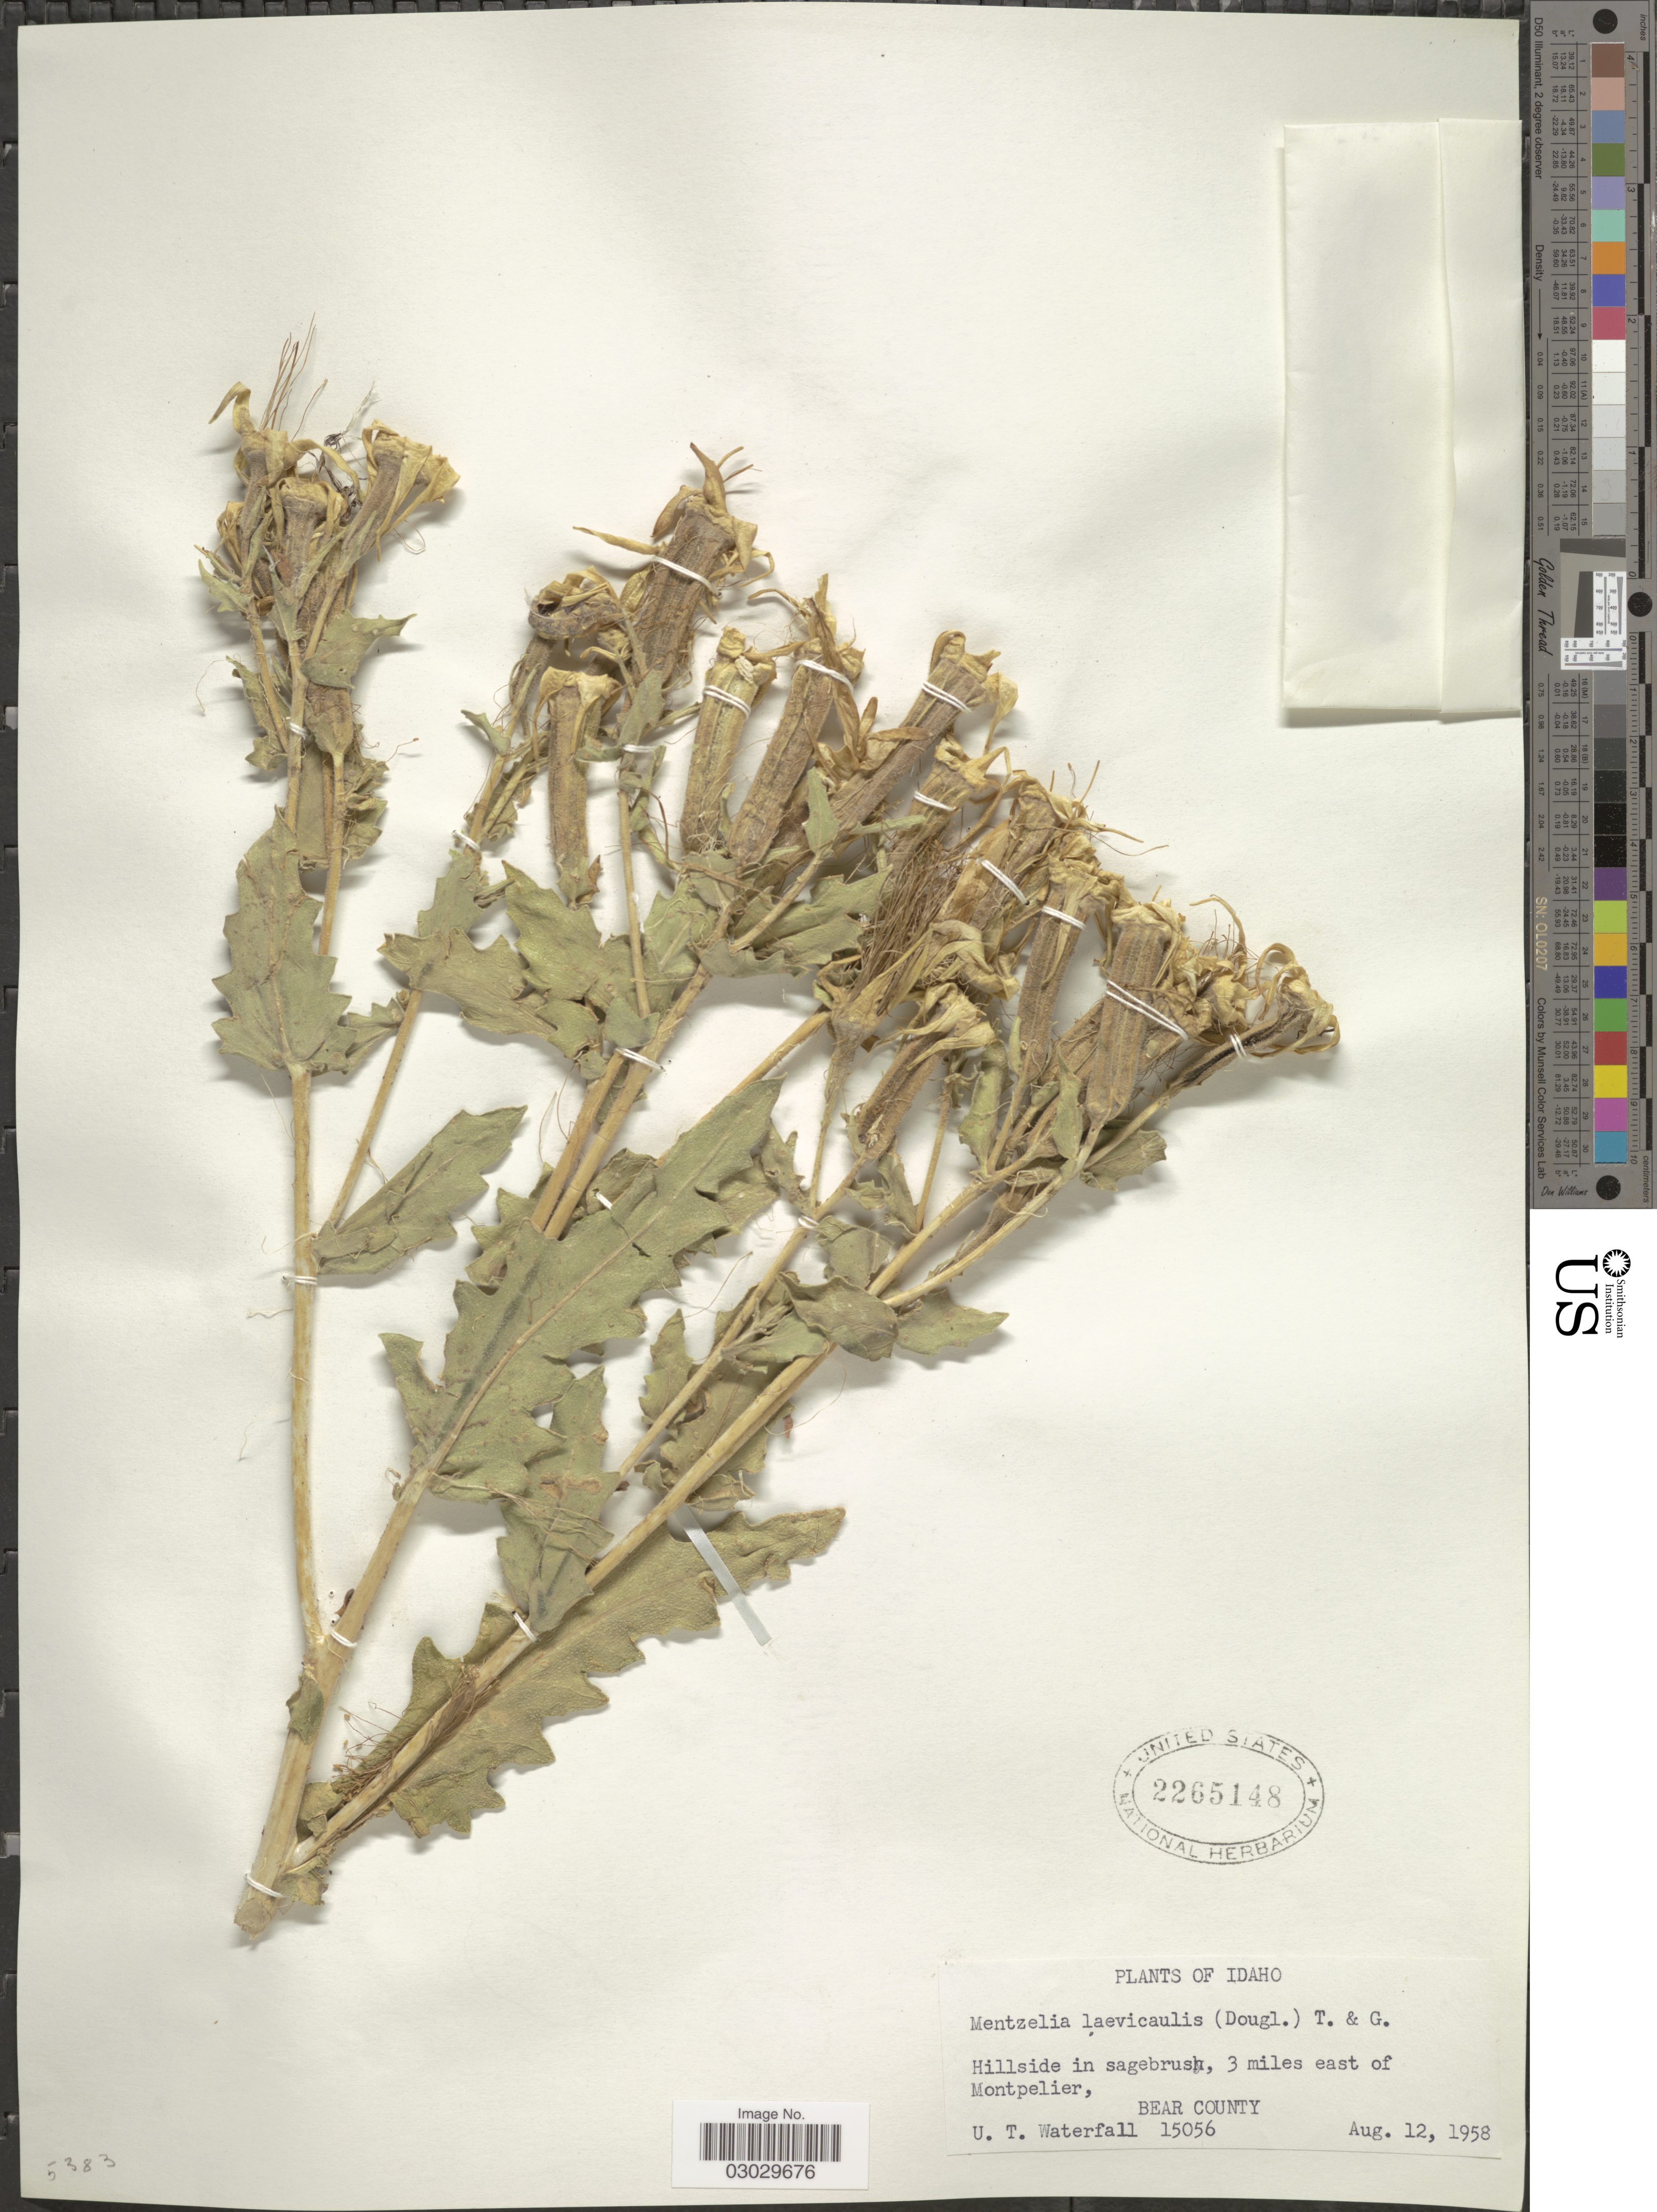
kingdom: Plantae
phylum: Tracheophyta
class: Magnoliopsida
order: Cornales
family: Loasaceae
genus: Mentzelia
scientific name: Mentzelia laevicaulis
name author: (Douglas ex Hook.) Torr. & A. Gray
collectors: U. T. Waterfall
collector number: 15056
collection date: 1958-08-12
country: United States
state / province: Idaho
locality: Hillside in sagebrush, 3 miles east of Montpelier, Bear County.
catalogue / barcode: US 2265148